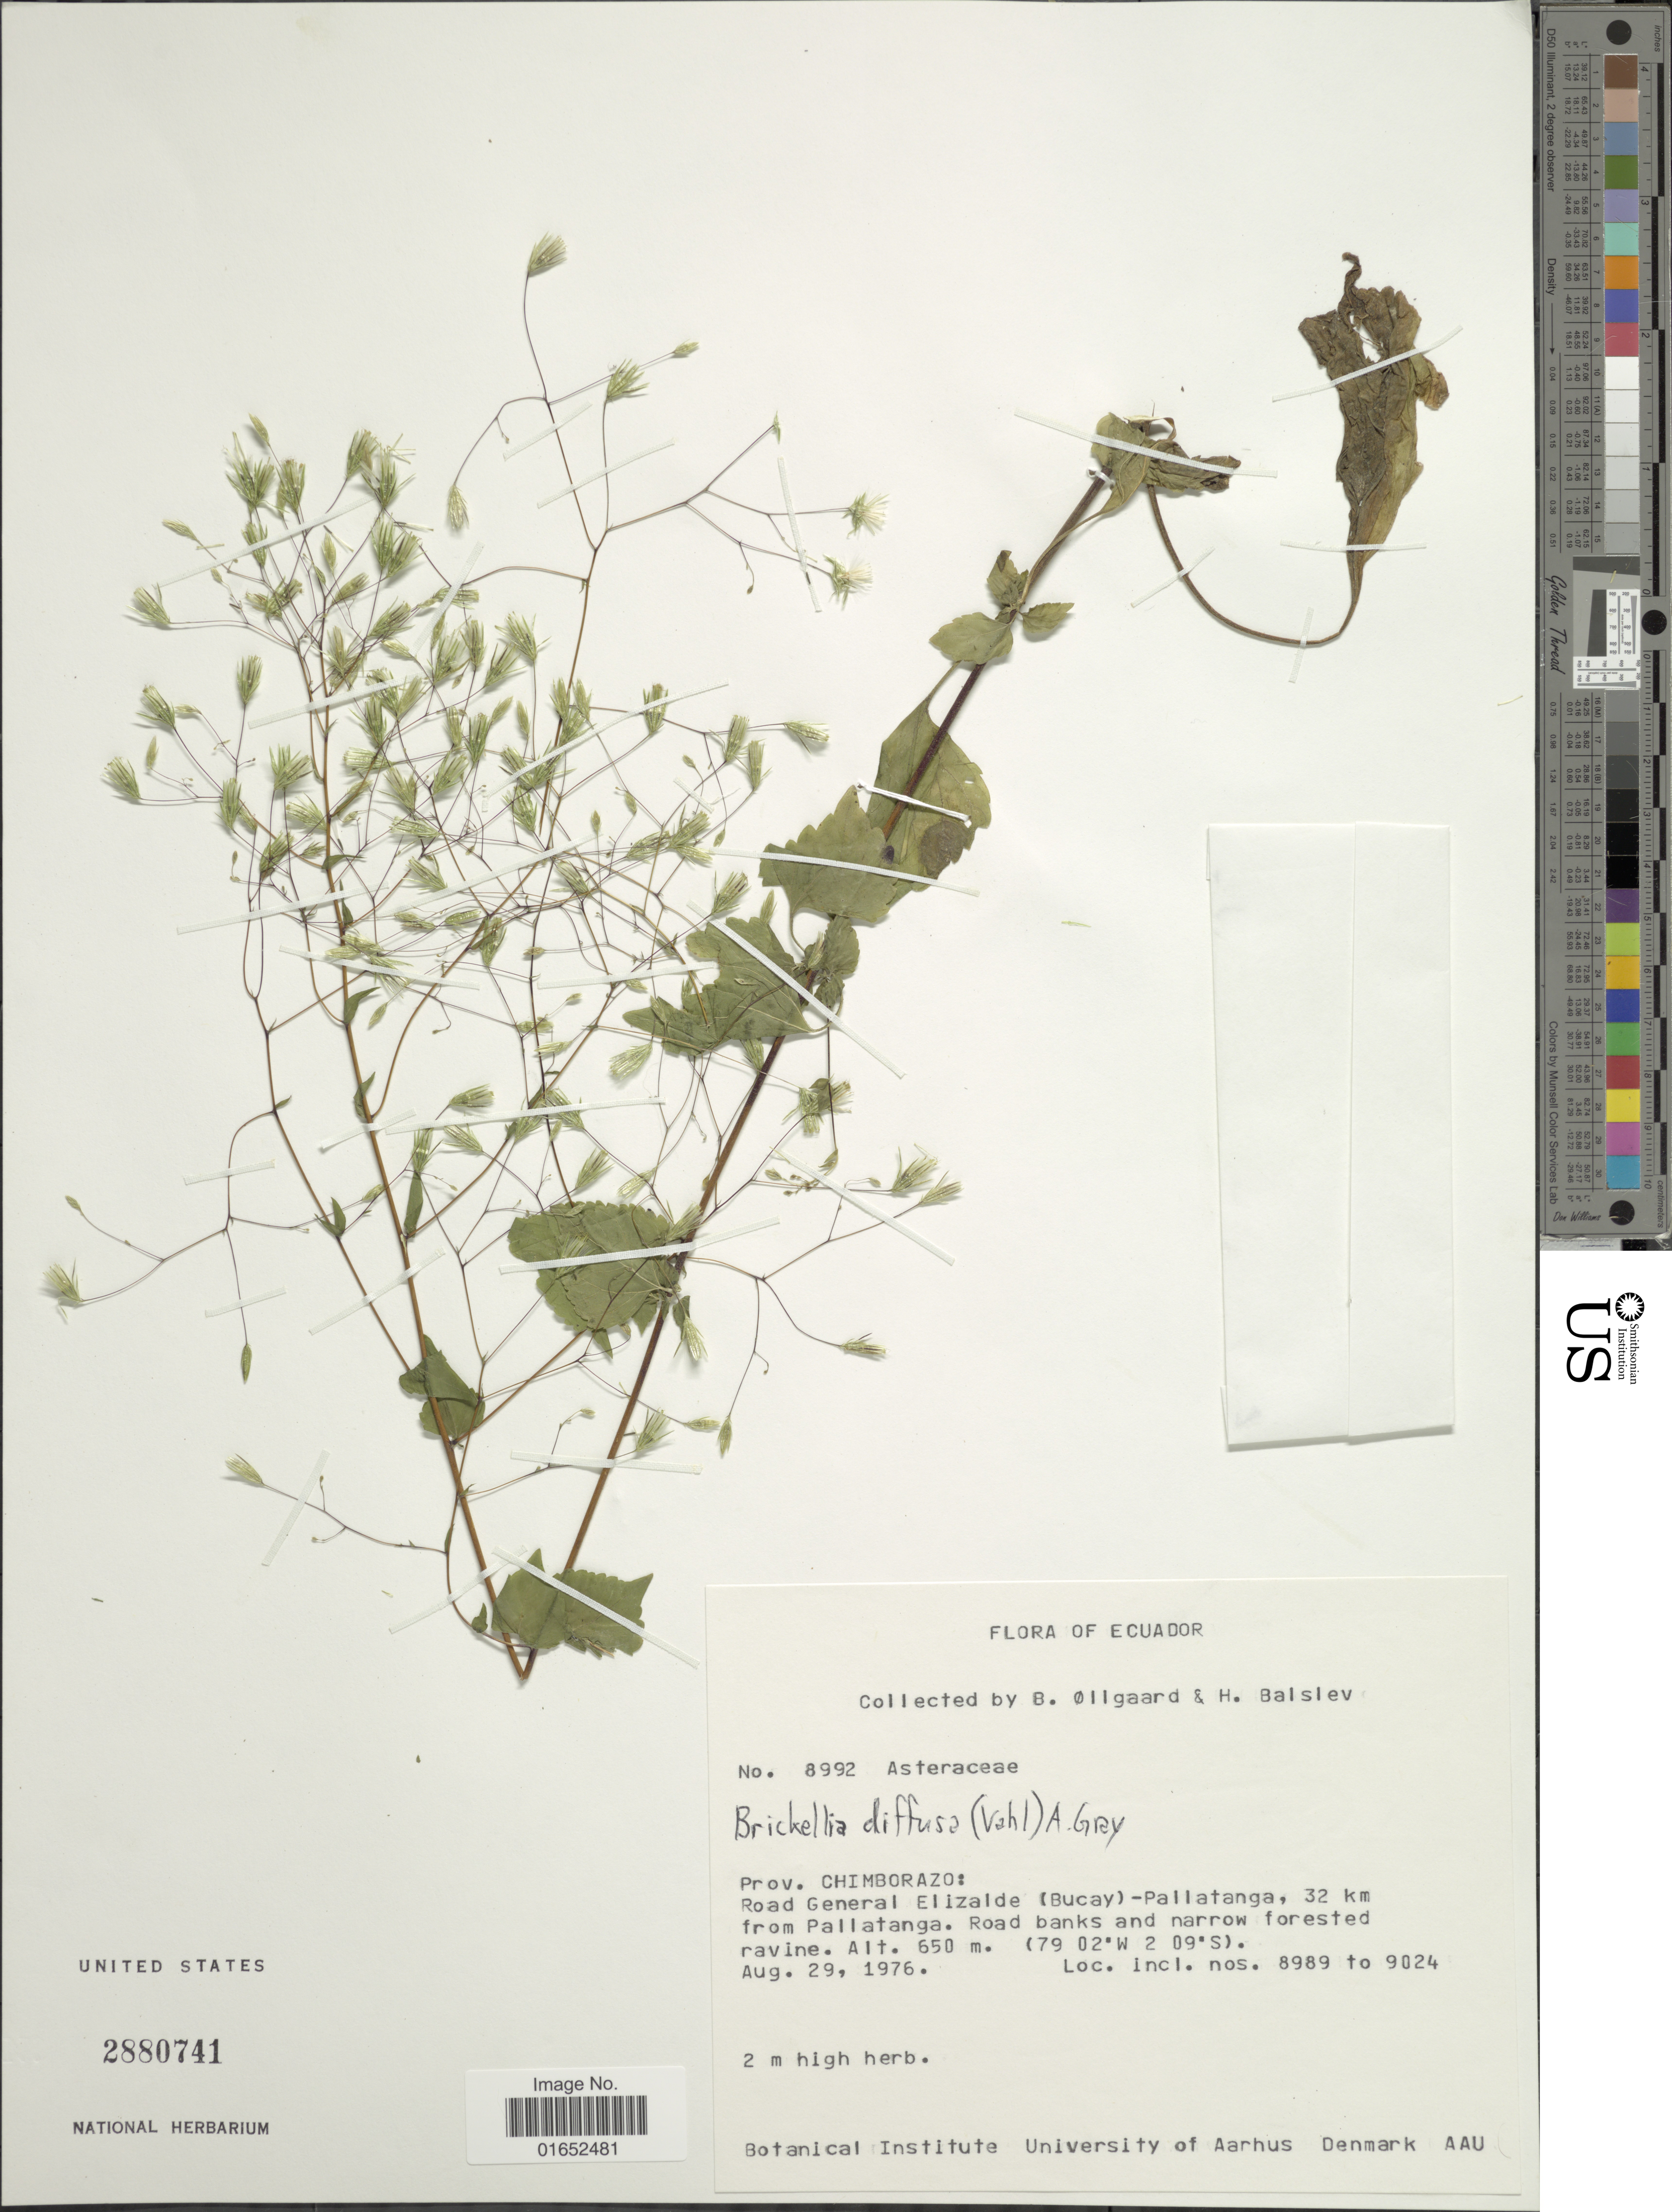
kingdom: Plantae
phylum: Tracheophyta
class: Magnoliopsida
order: Asterales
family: Asteraceae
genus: Brickellia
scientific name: Brickellia diffusa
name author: (Vahl) A. Gray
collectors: B. Øllgaard & H. Balslev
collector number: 8992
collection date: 1976-08-29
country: Ecuador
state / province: Chimborazo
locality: Road General Elizalde (Bucay) - Pallatanga, 32 km from Pallatanga. Road banks and narrow forested ravine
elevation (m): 650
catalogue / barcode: US 2880741